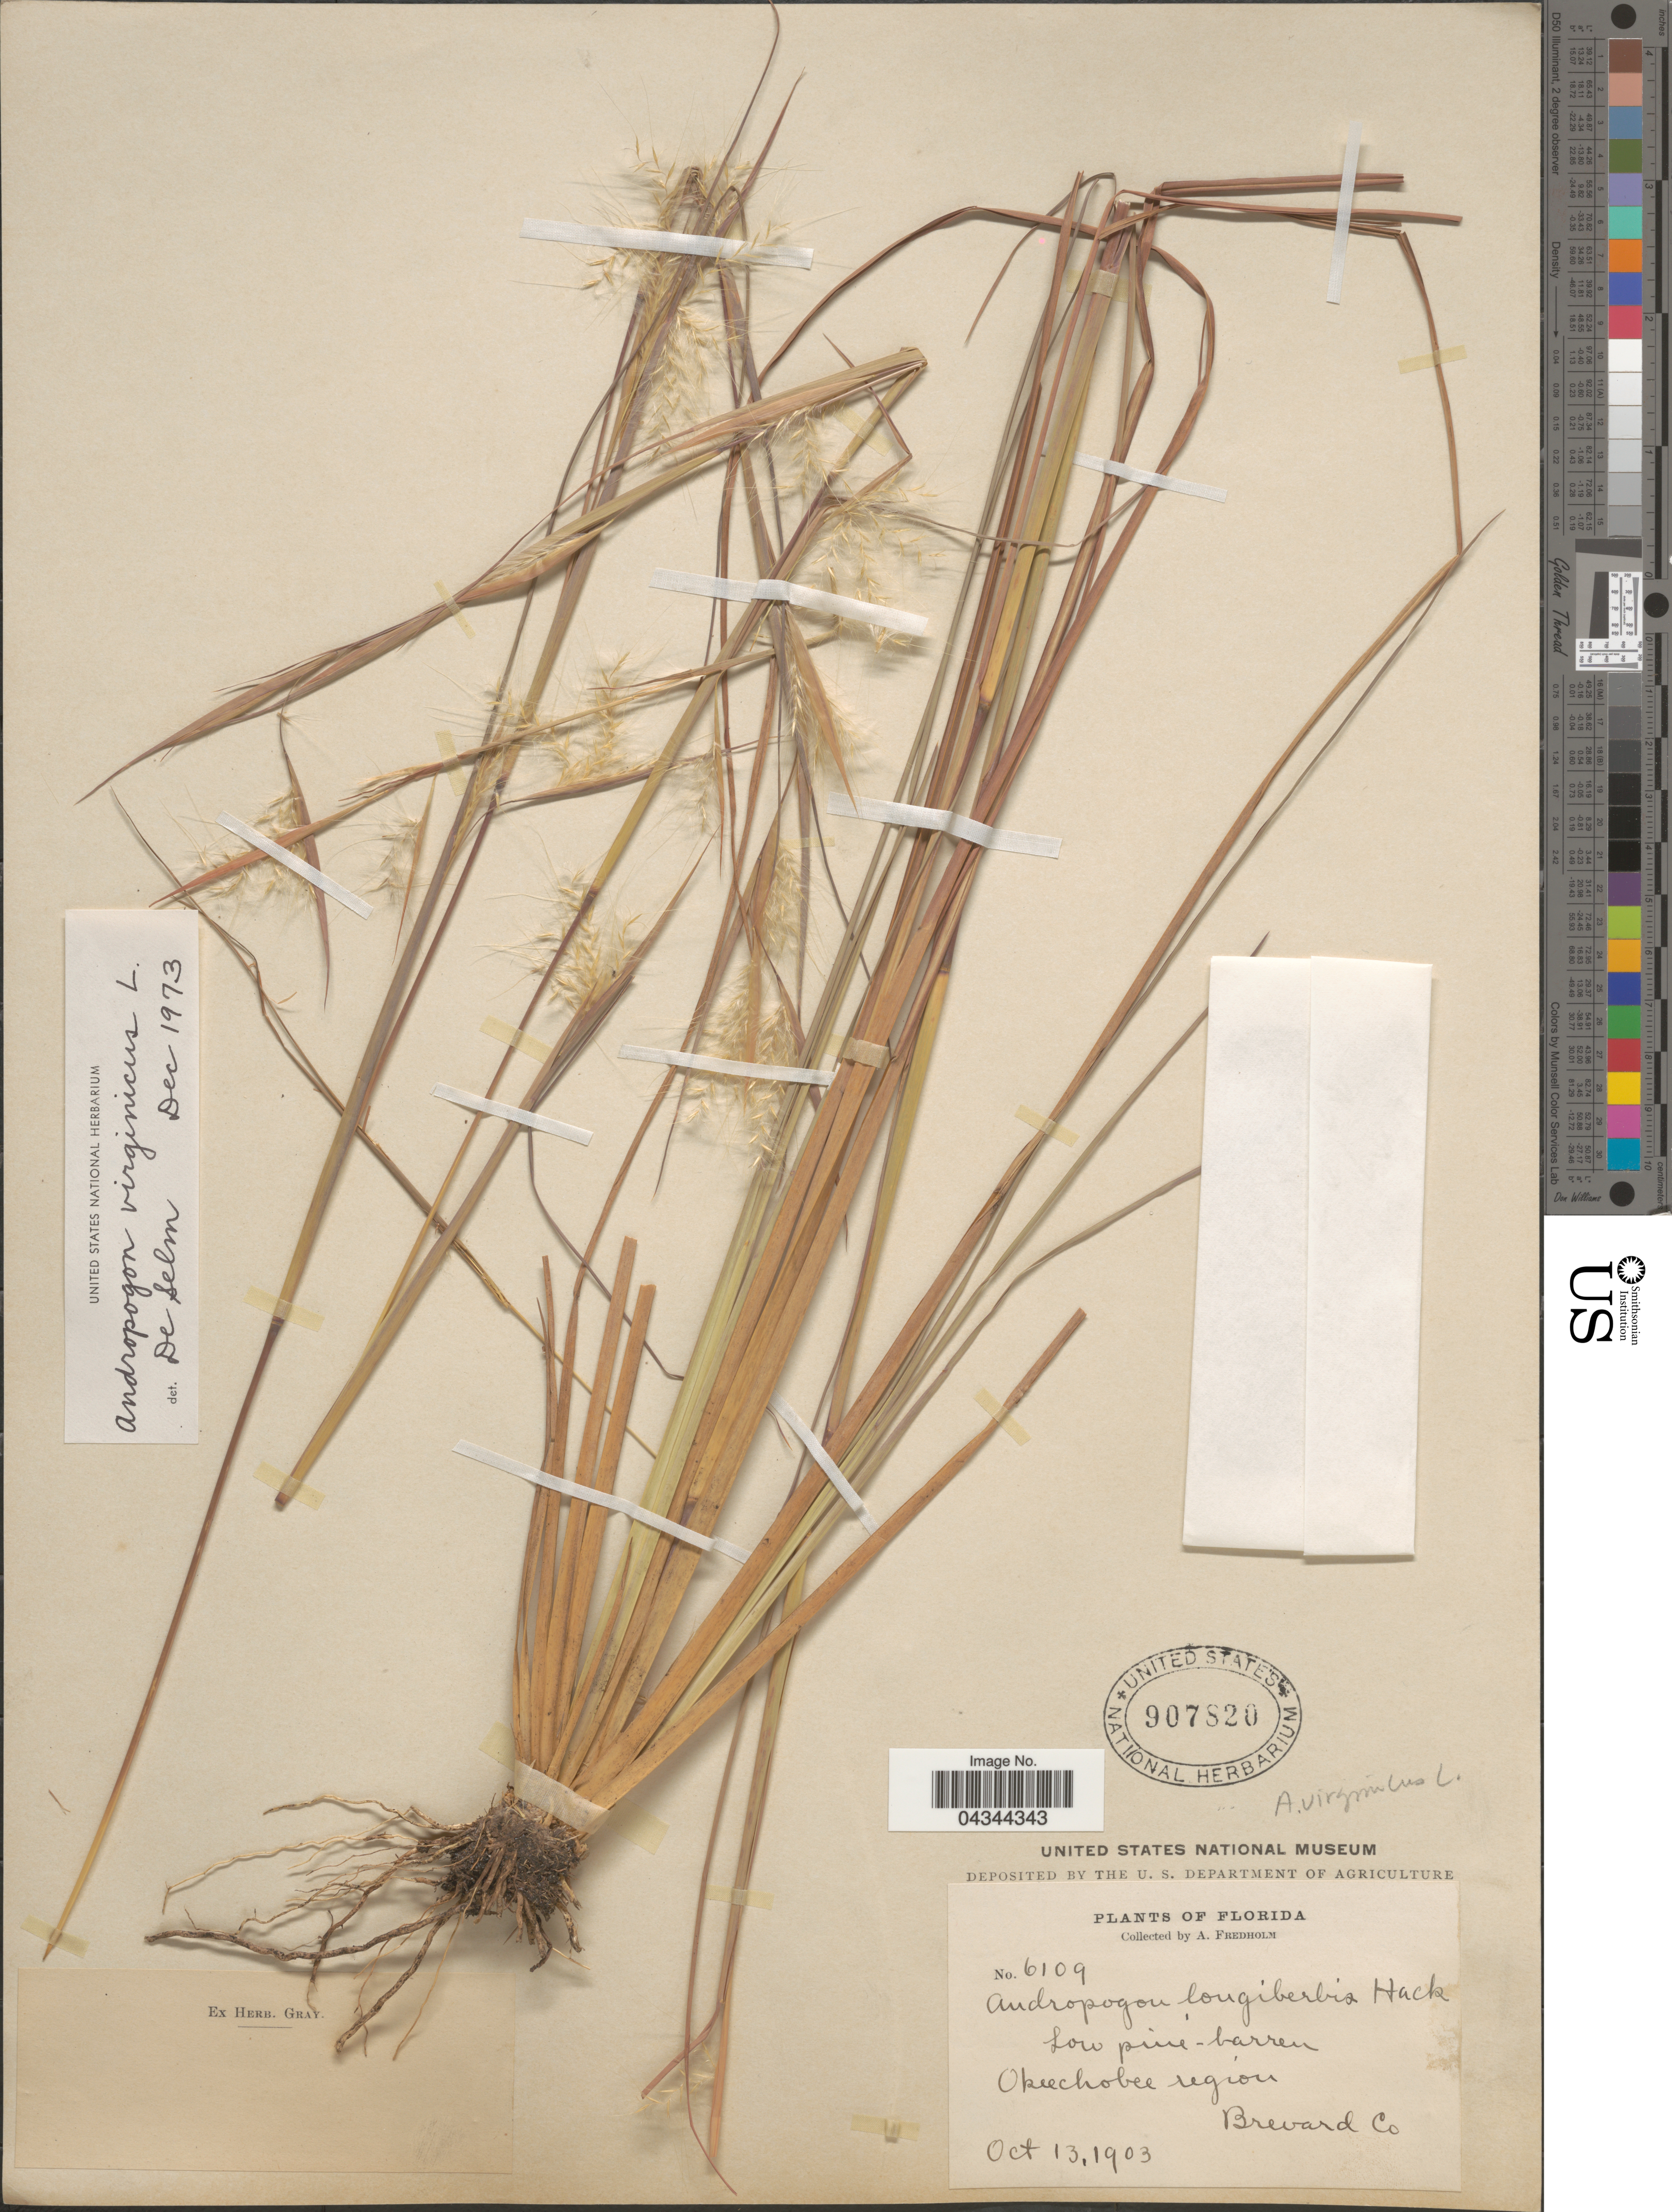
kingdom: Plantae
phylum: Tracheophyta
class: Liliopsida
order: Poales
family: Poaceae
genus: Andropogon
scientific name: Andropogon virginicus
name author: L.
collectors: A. Fredholm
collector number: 6109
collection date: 1903-10-13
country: United States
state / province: Florida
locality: Okeechobee region. Brevard Co.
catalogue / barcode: US 907820